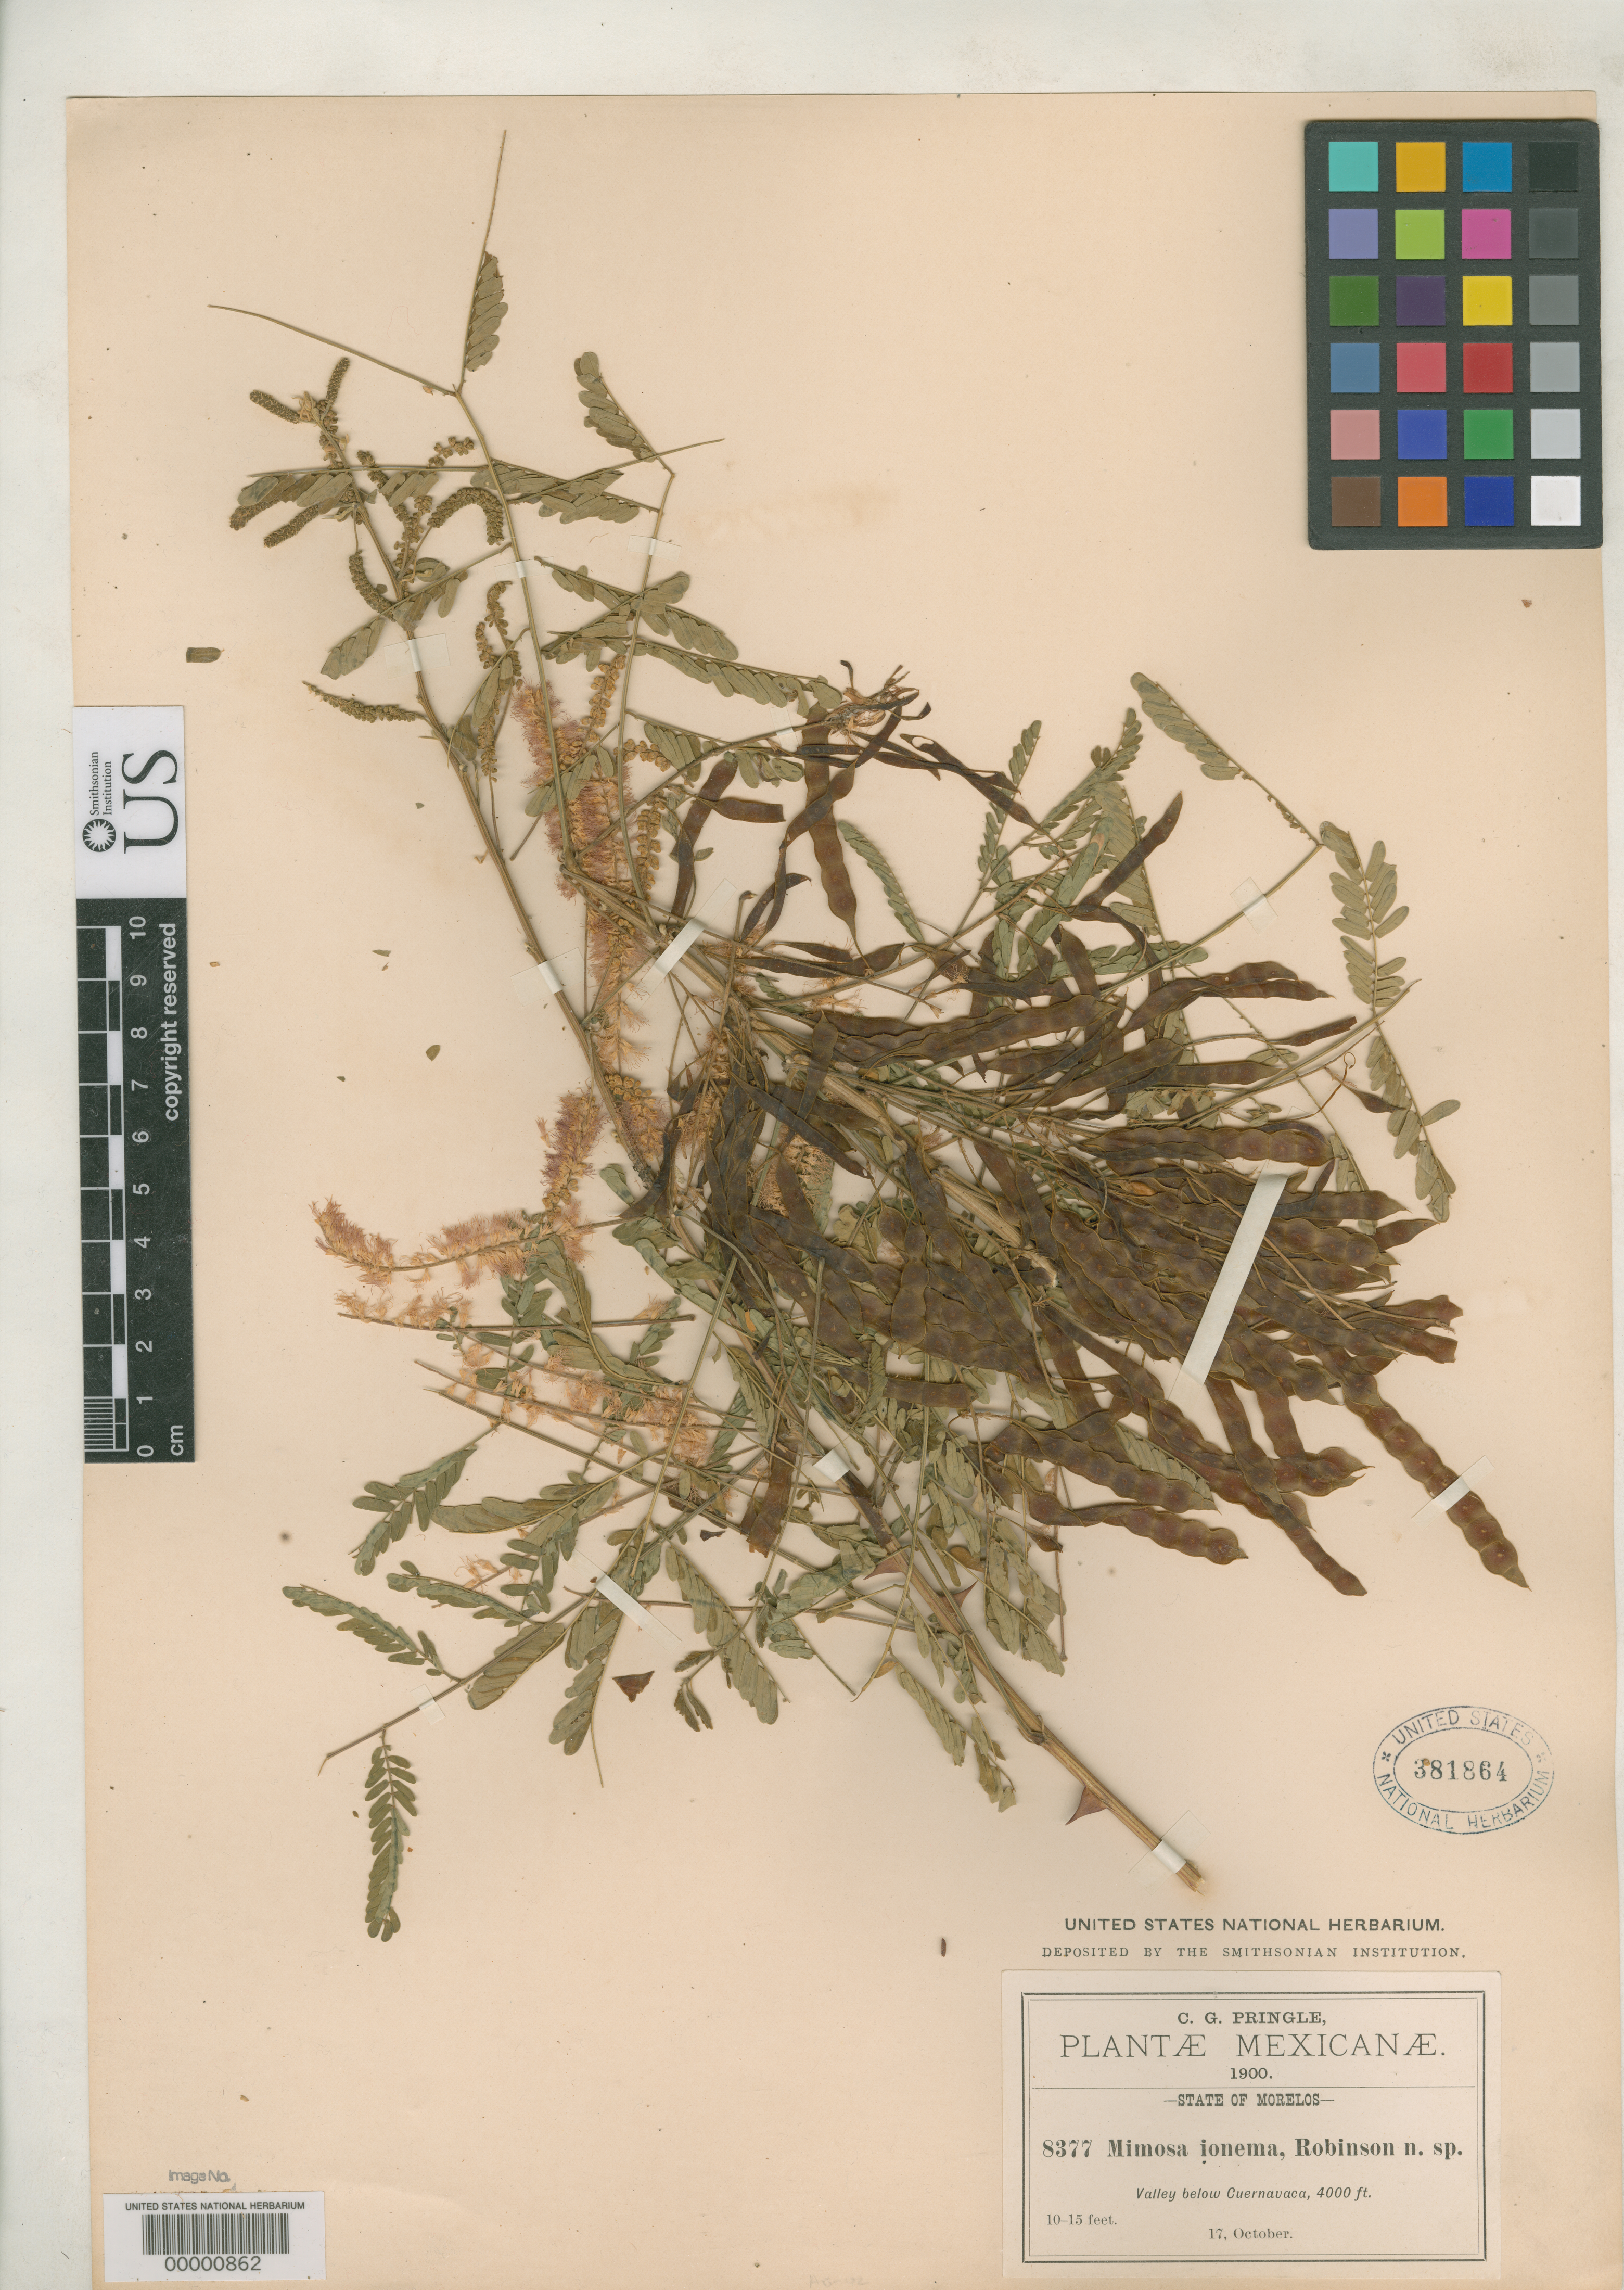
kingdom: Plantae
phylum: Tracheophyta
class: Magnoliopsida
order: Fabales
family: Fabaceae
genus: Mimosa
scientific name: Mimosa ionema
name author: B.L. Rob.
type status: Isotype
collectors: C. G. Pringle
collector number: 8377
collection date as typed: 17 Oct 1900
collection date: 1900-10-17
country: Mexico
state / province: Morelos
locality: Valley below Cuernavaca.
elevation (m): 1230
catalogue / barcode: US 381864